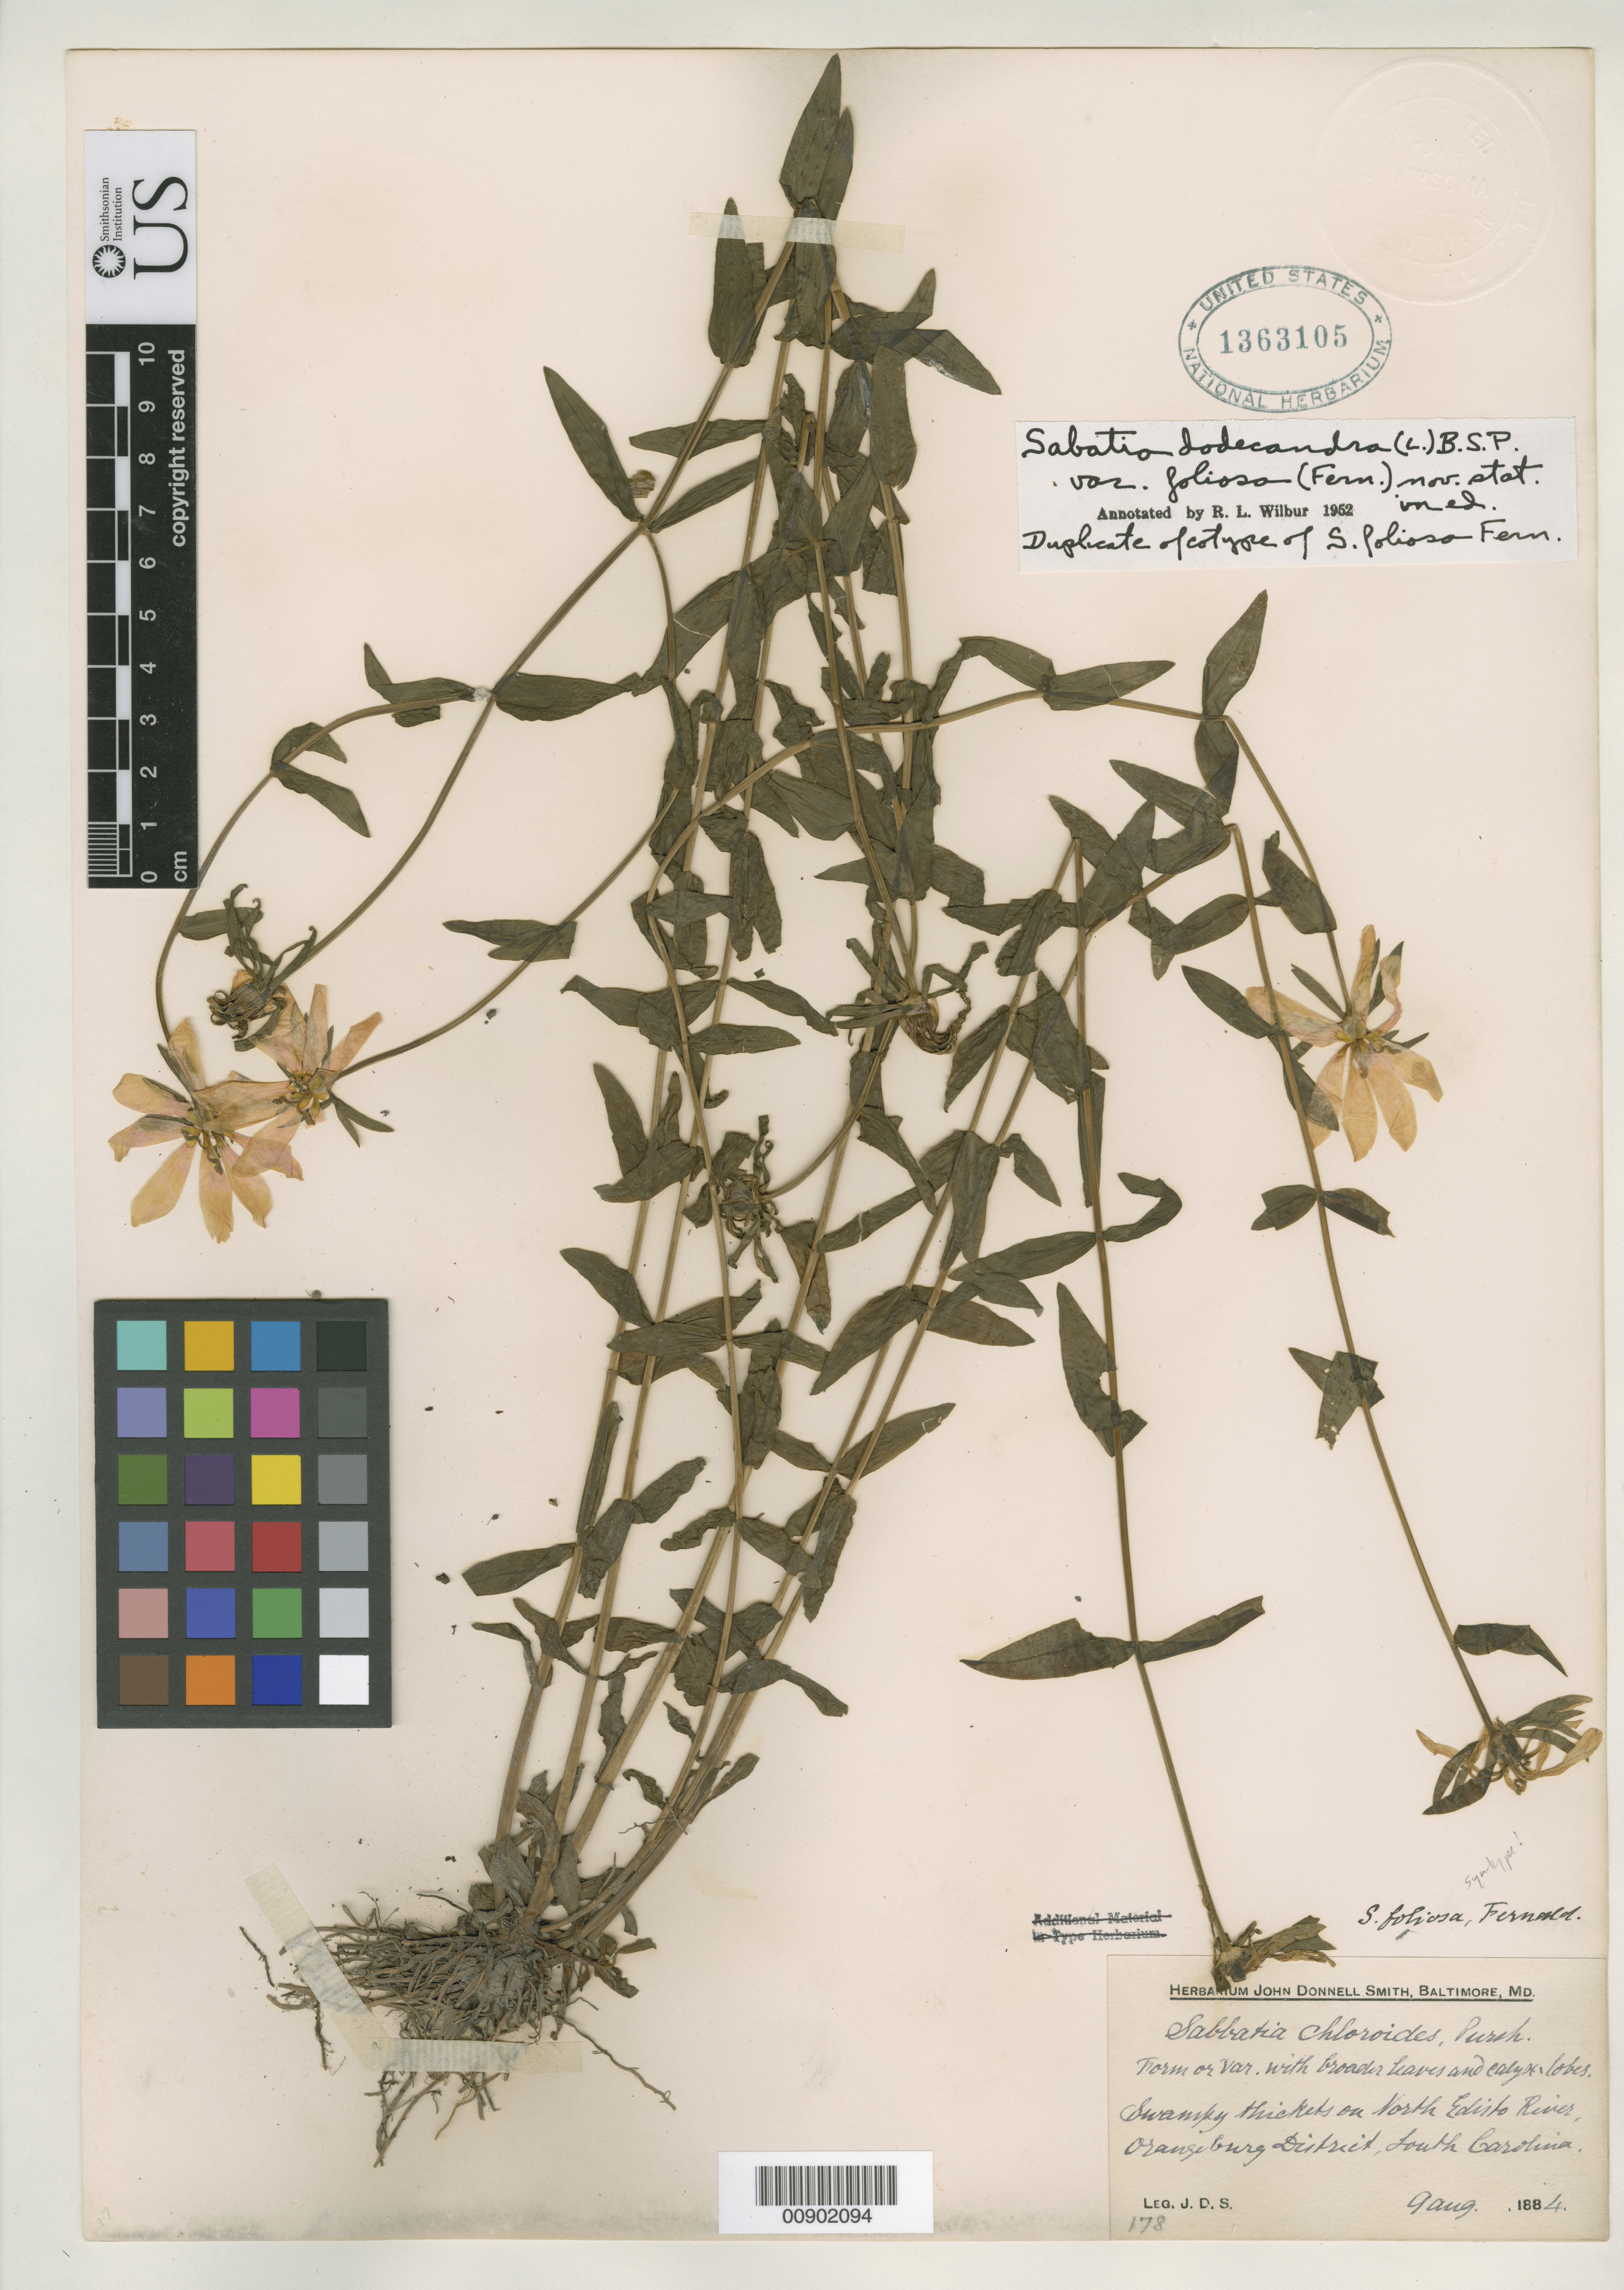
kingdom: Plantae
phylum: Tracheophyta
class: Magnoliopsida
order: Gentianales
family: Gentianaceae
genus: Sabatia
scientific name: Sabatia foliosa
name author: Fernald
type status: Isosyntype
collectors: J. Donnell Smith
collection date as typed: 09 Aug 1884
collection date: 1884-08-09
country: United States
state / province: South Carolina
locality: Swampy thickets on North Edisto River, Orangeburg District, South Carolina.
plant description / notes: Lectotype collection is Curtiss 5928 as designated by Wilbur in Rhodora 57: 87 (1955).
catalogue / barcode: US 1363105